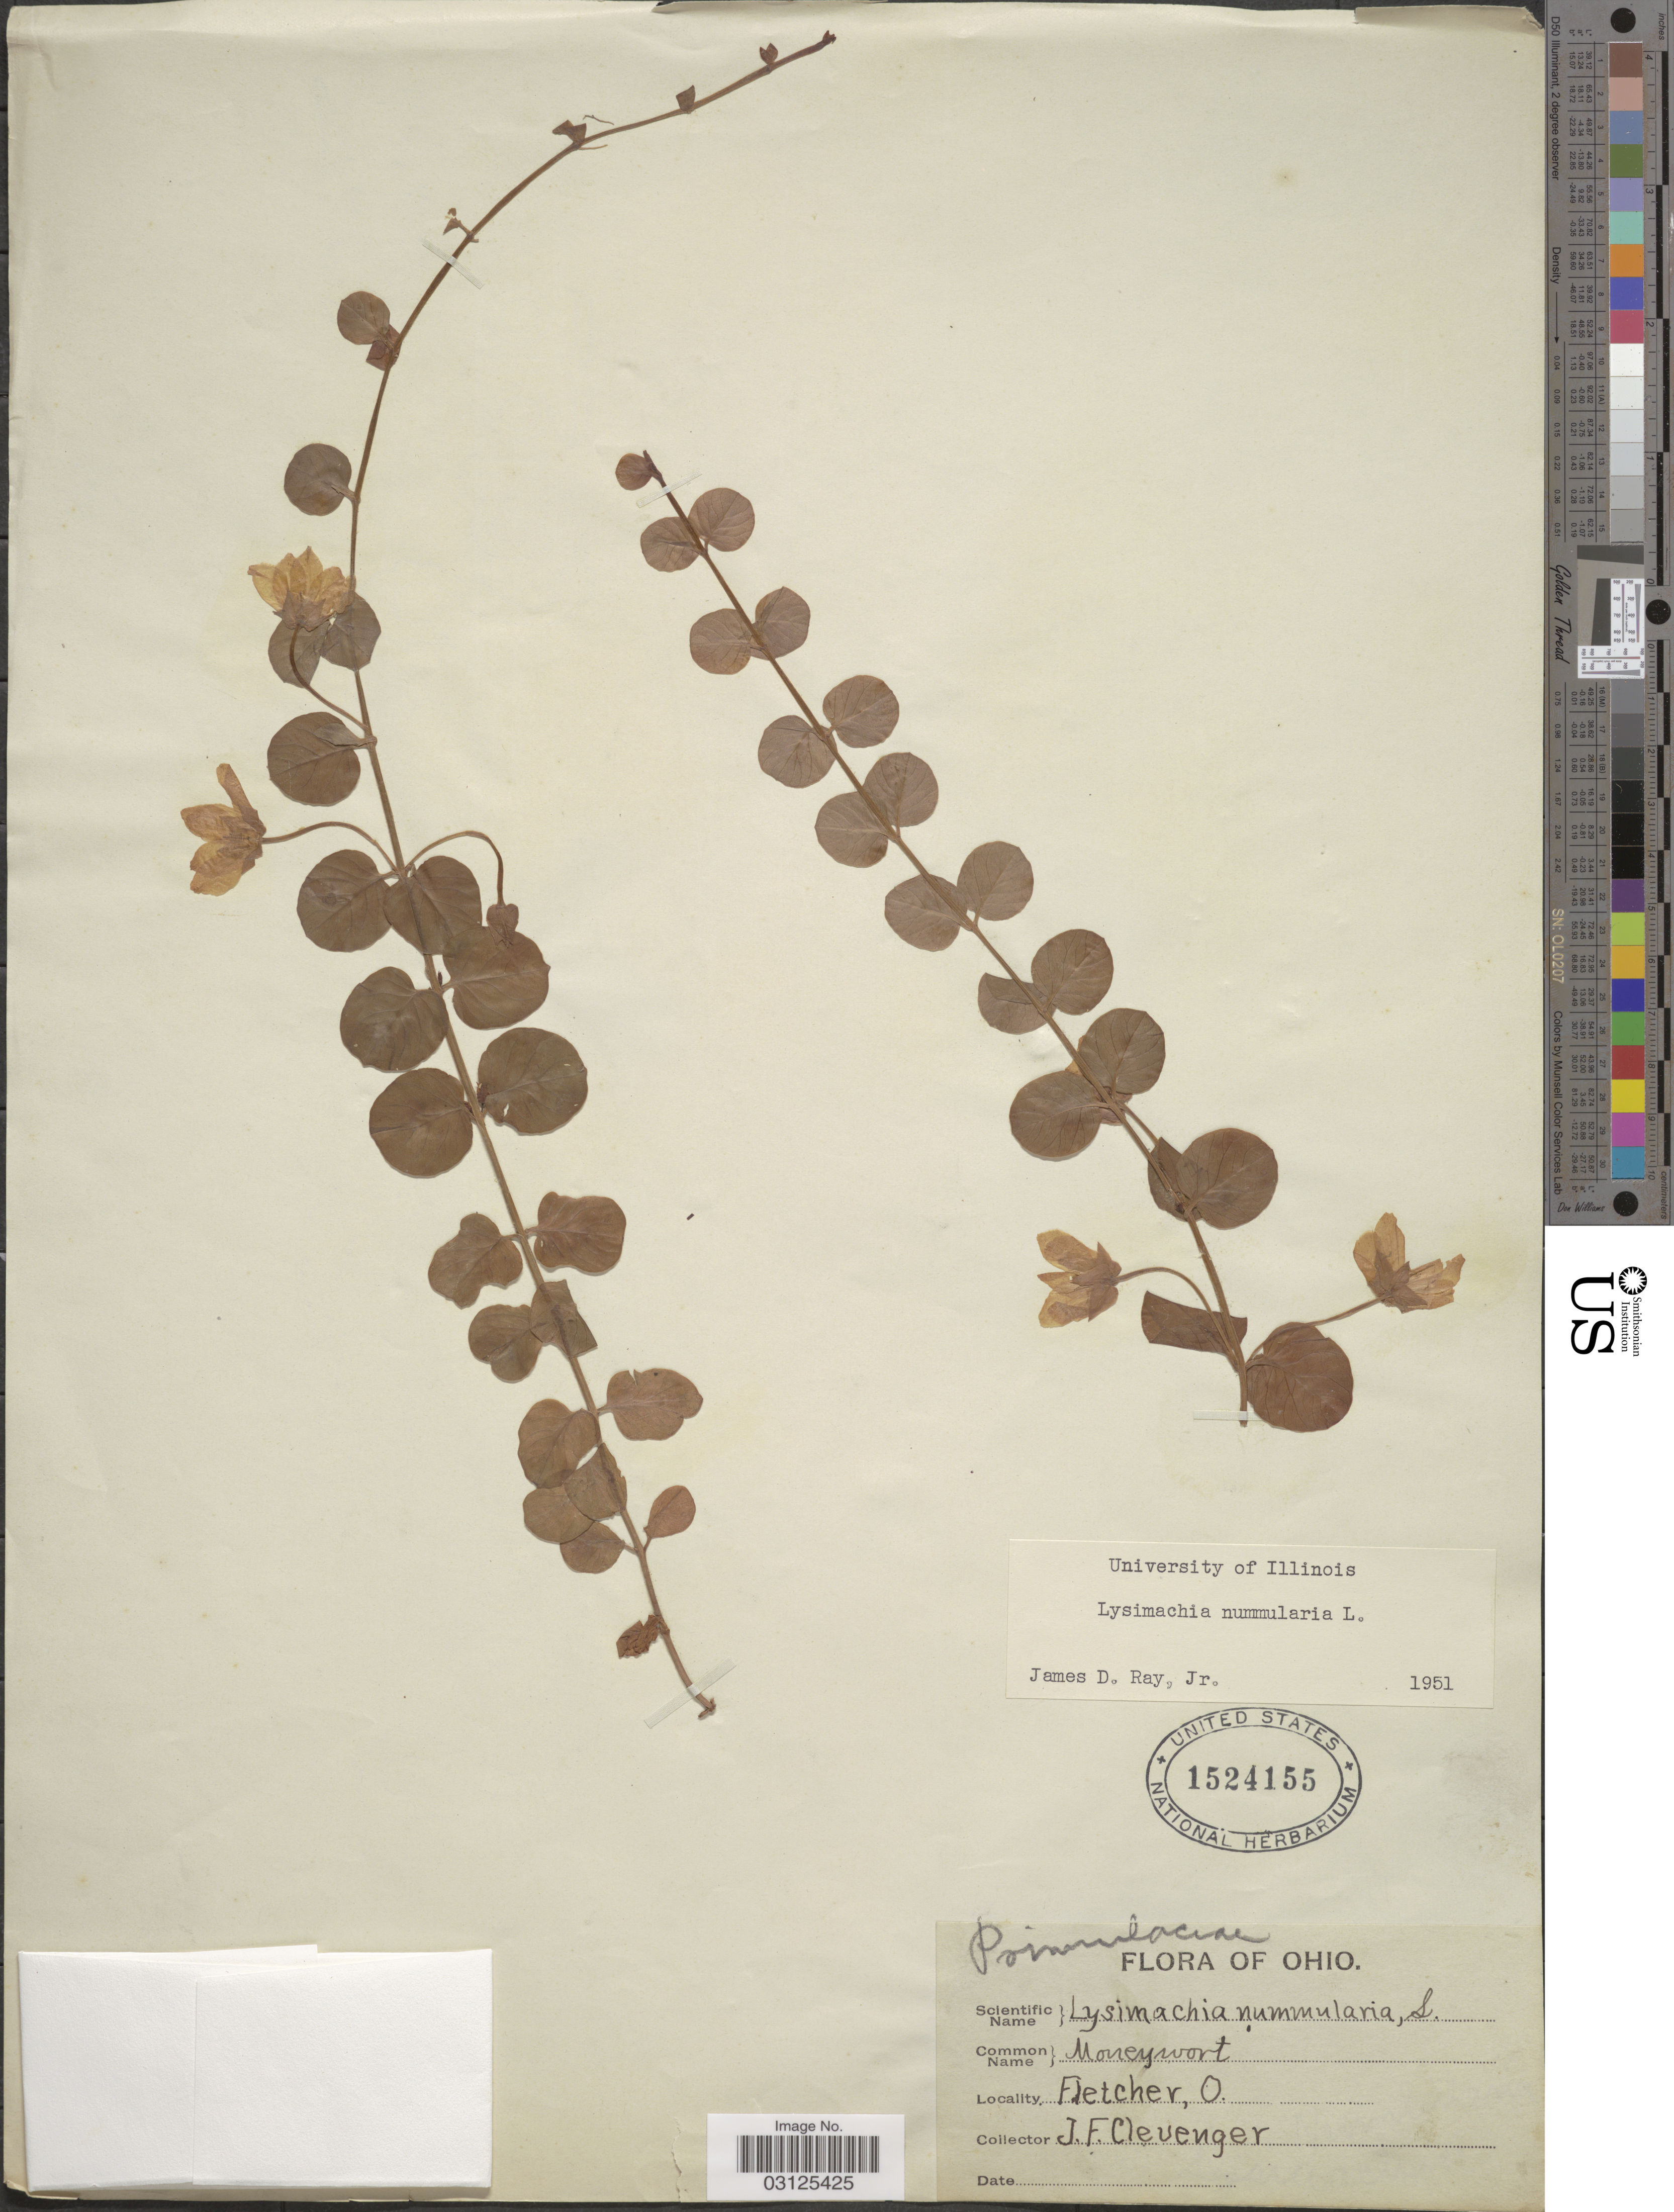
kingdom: Plantae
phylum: Tracheophyta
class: Magnoliopsida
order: Ericales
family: Primulaceae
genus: Lysimachia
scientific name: Lysimachia nummularia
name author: L.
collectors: J. F. Clevenger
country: United States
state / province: Ohio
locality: Fletcher, O.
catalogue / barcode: US 1524155